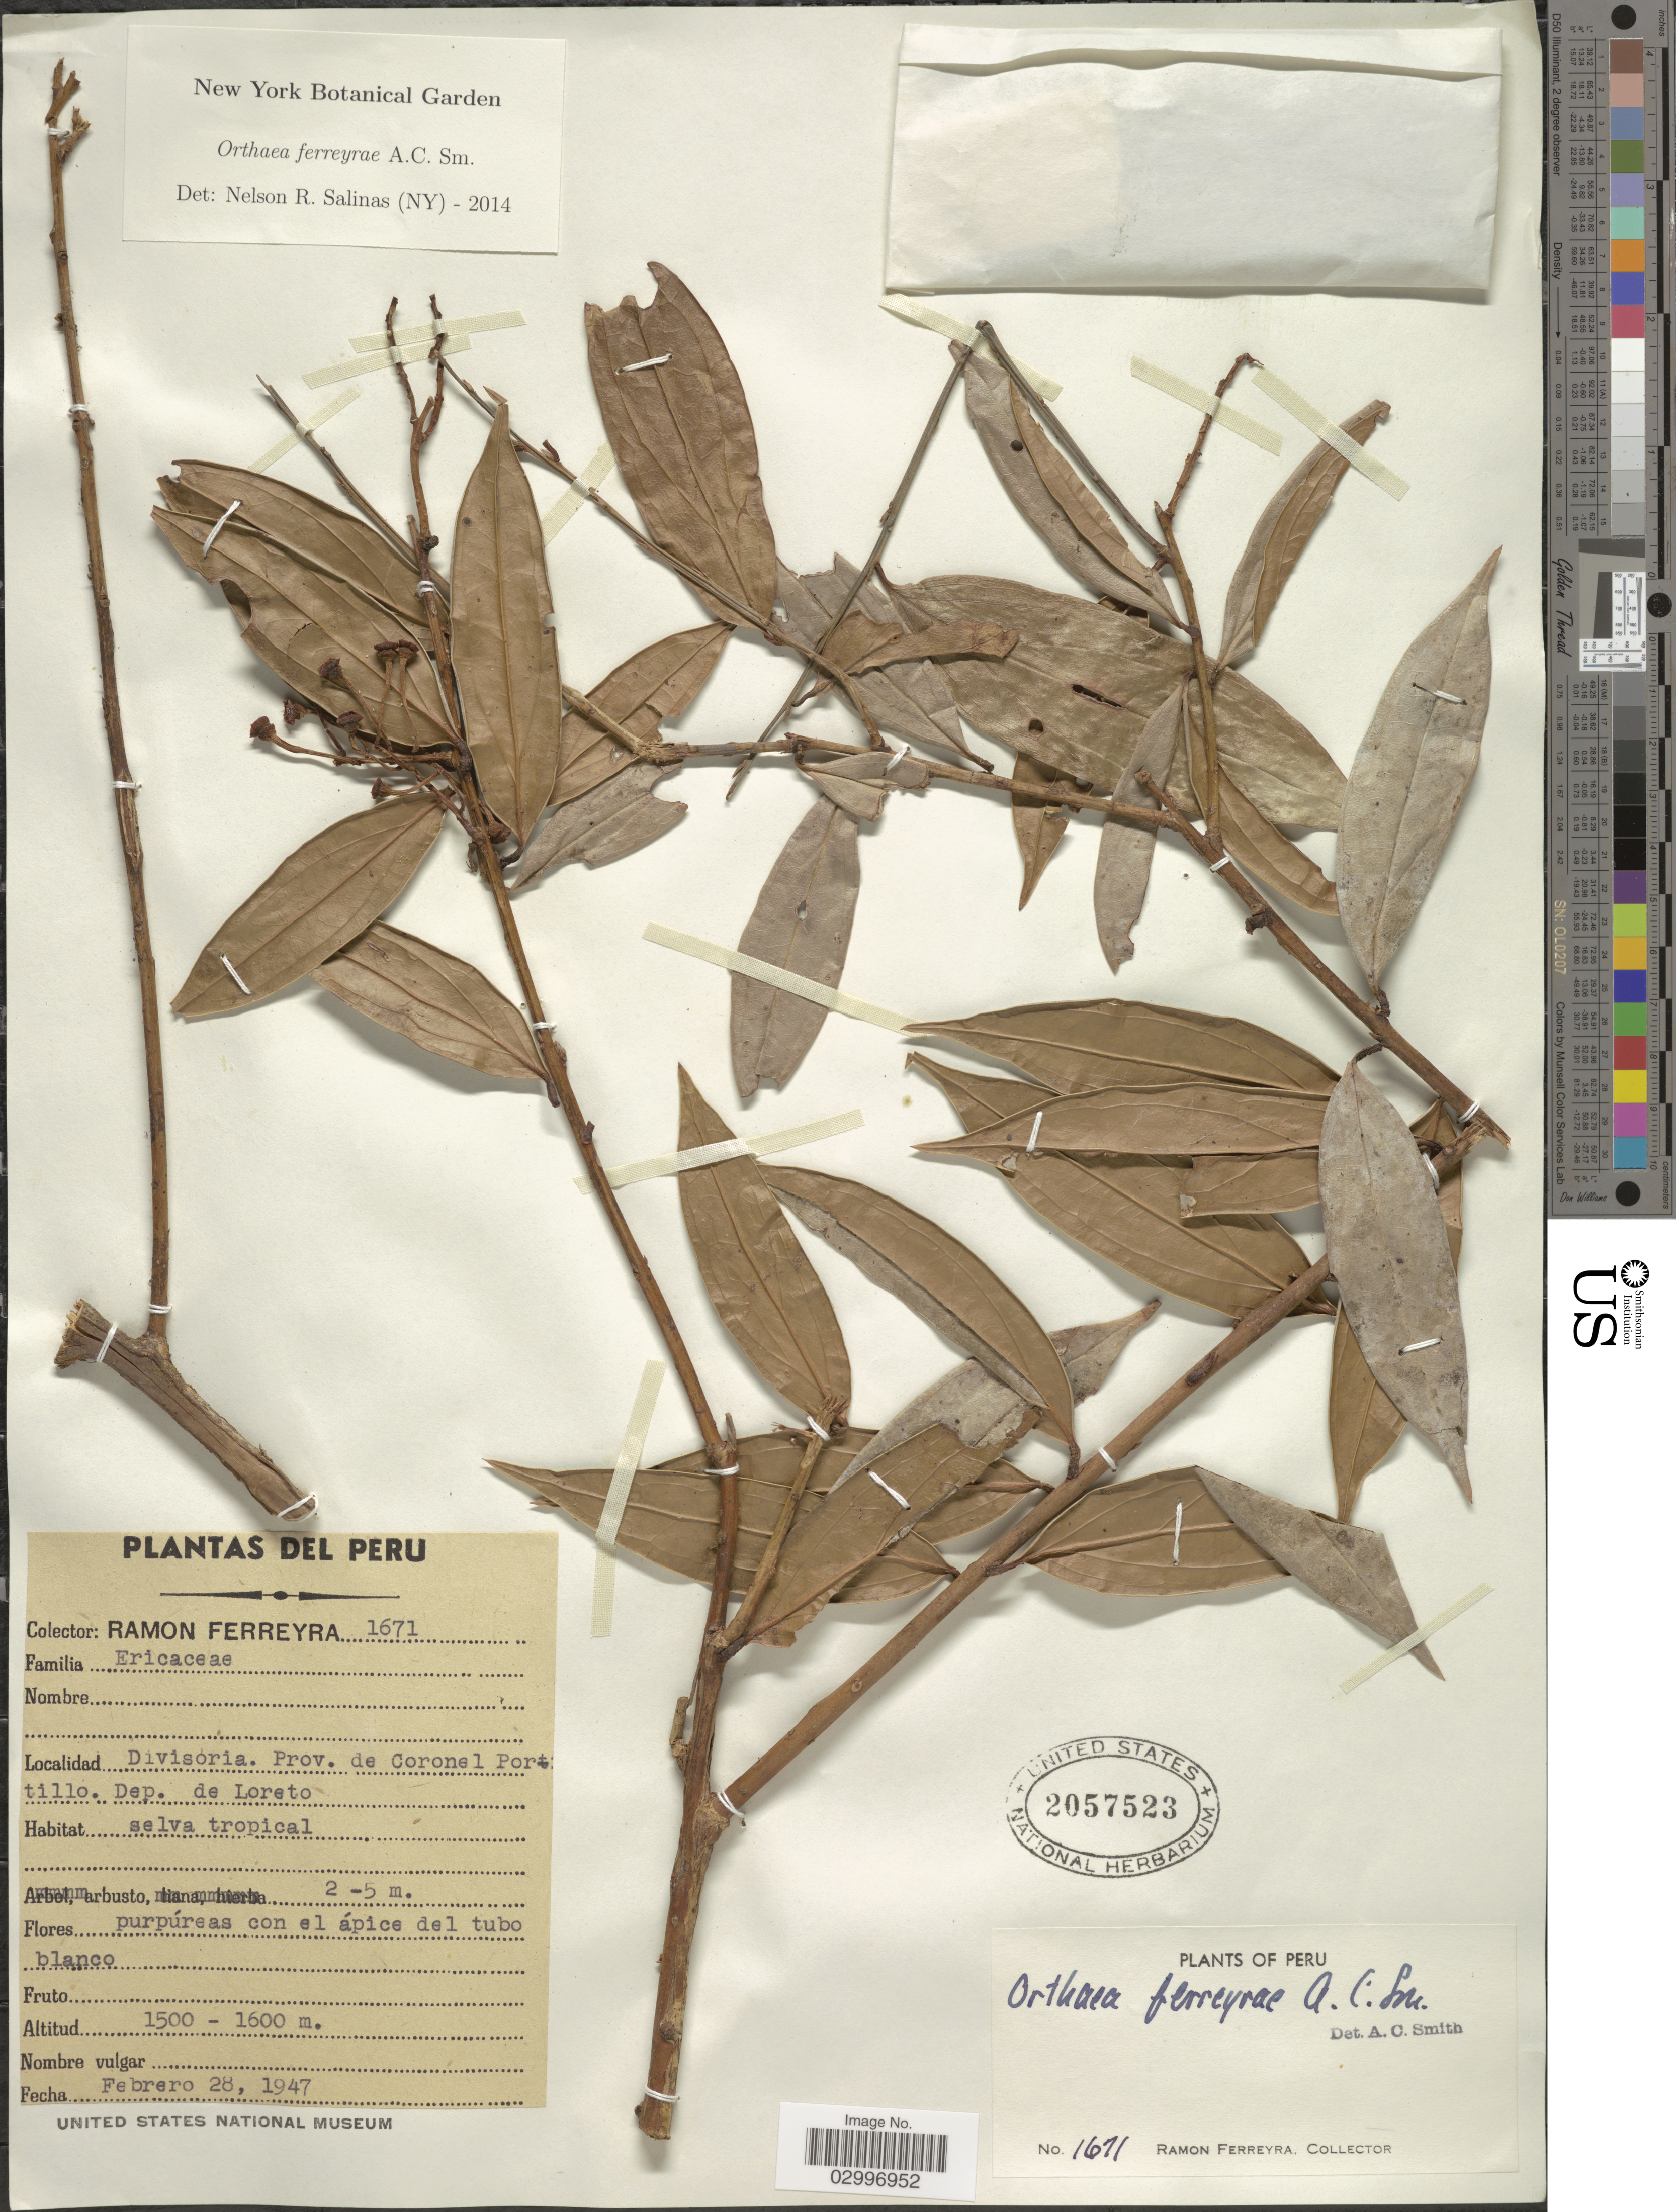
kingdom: Plantae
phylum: Tracheophyta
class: Magnoliopsida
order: Ericales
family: Ericaceae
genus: Orthaea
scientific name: Orthaea ferreyrae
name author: A.C. Sm.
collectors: R. A. Ferreyra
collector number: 1671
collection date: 1947-02-28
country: Peru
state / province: Loreto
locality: Divisoria. Prov. de Coronel Portillo. Dep. de Loreto.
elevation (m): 1500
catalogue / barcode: US 2057523